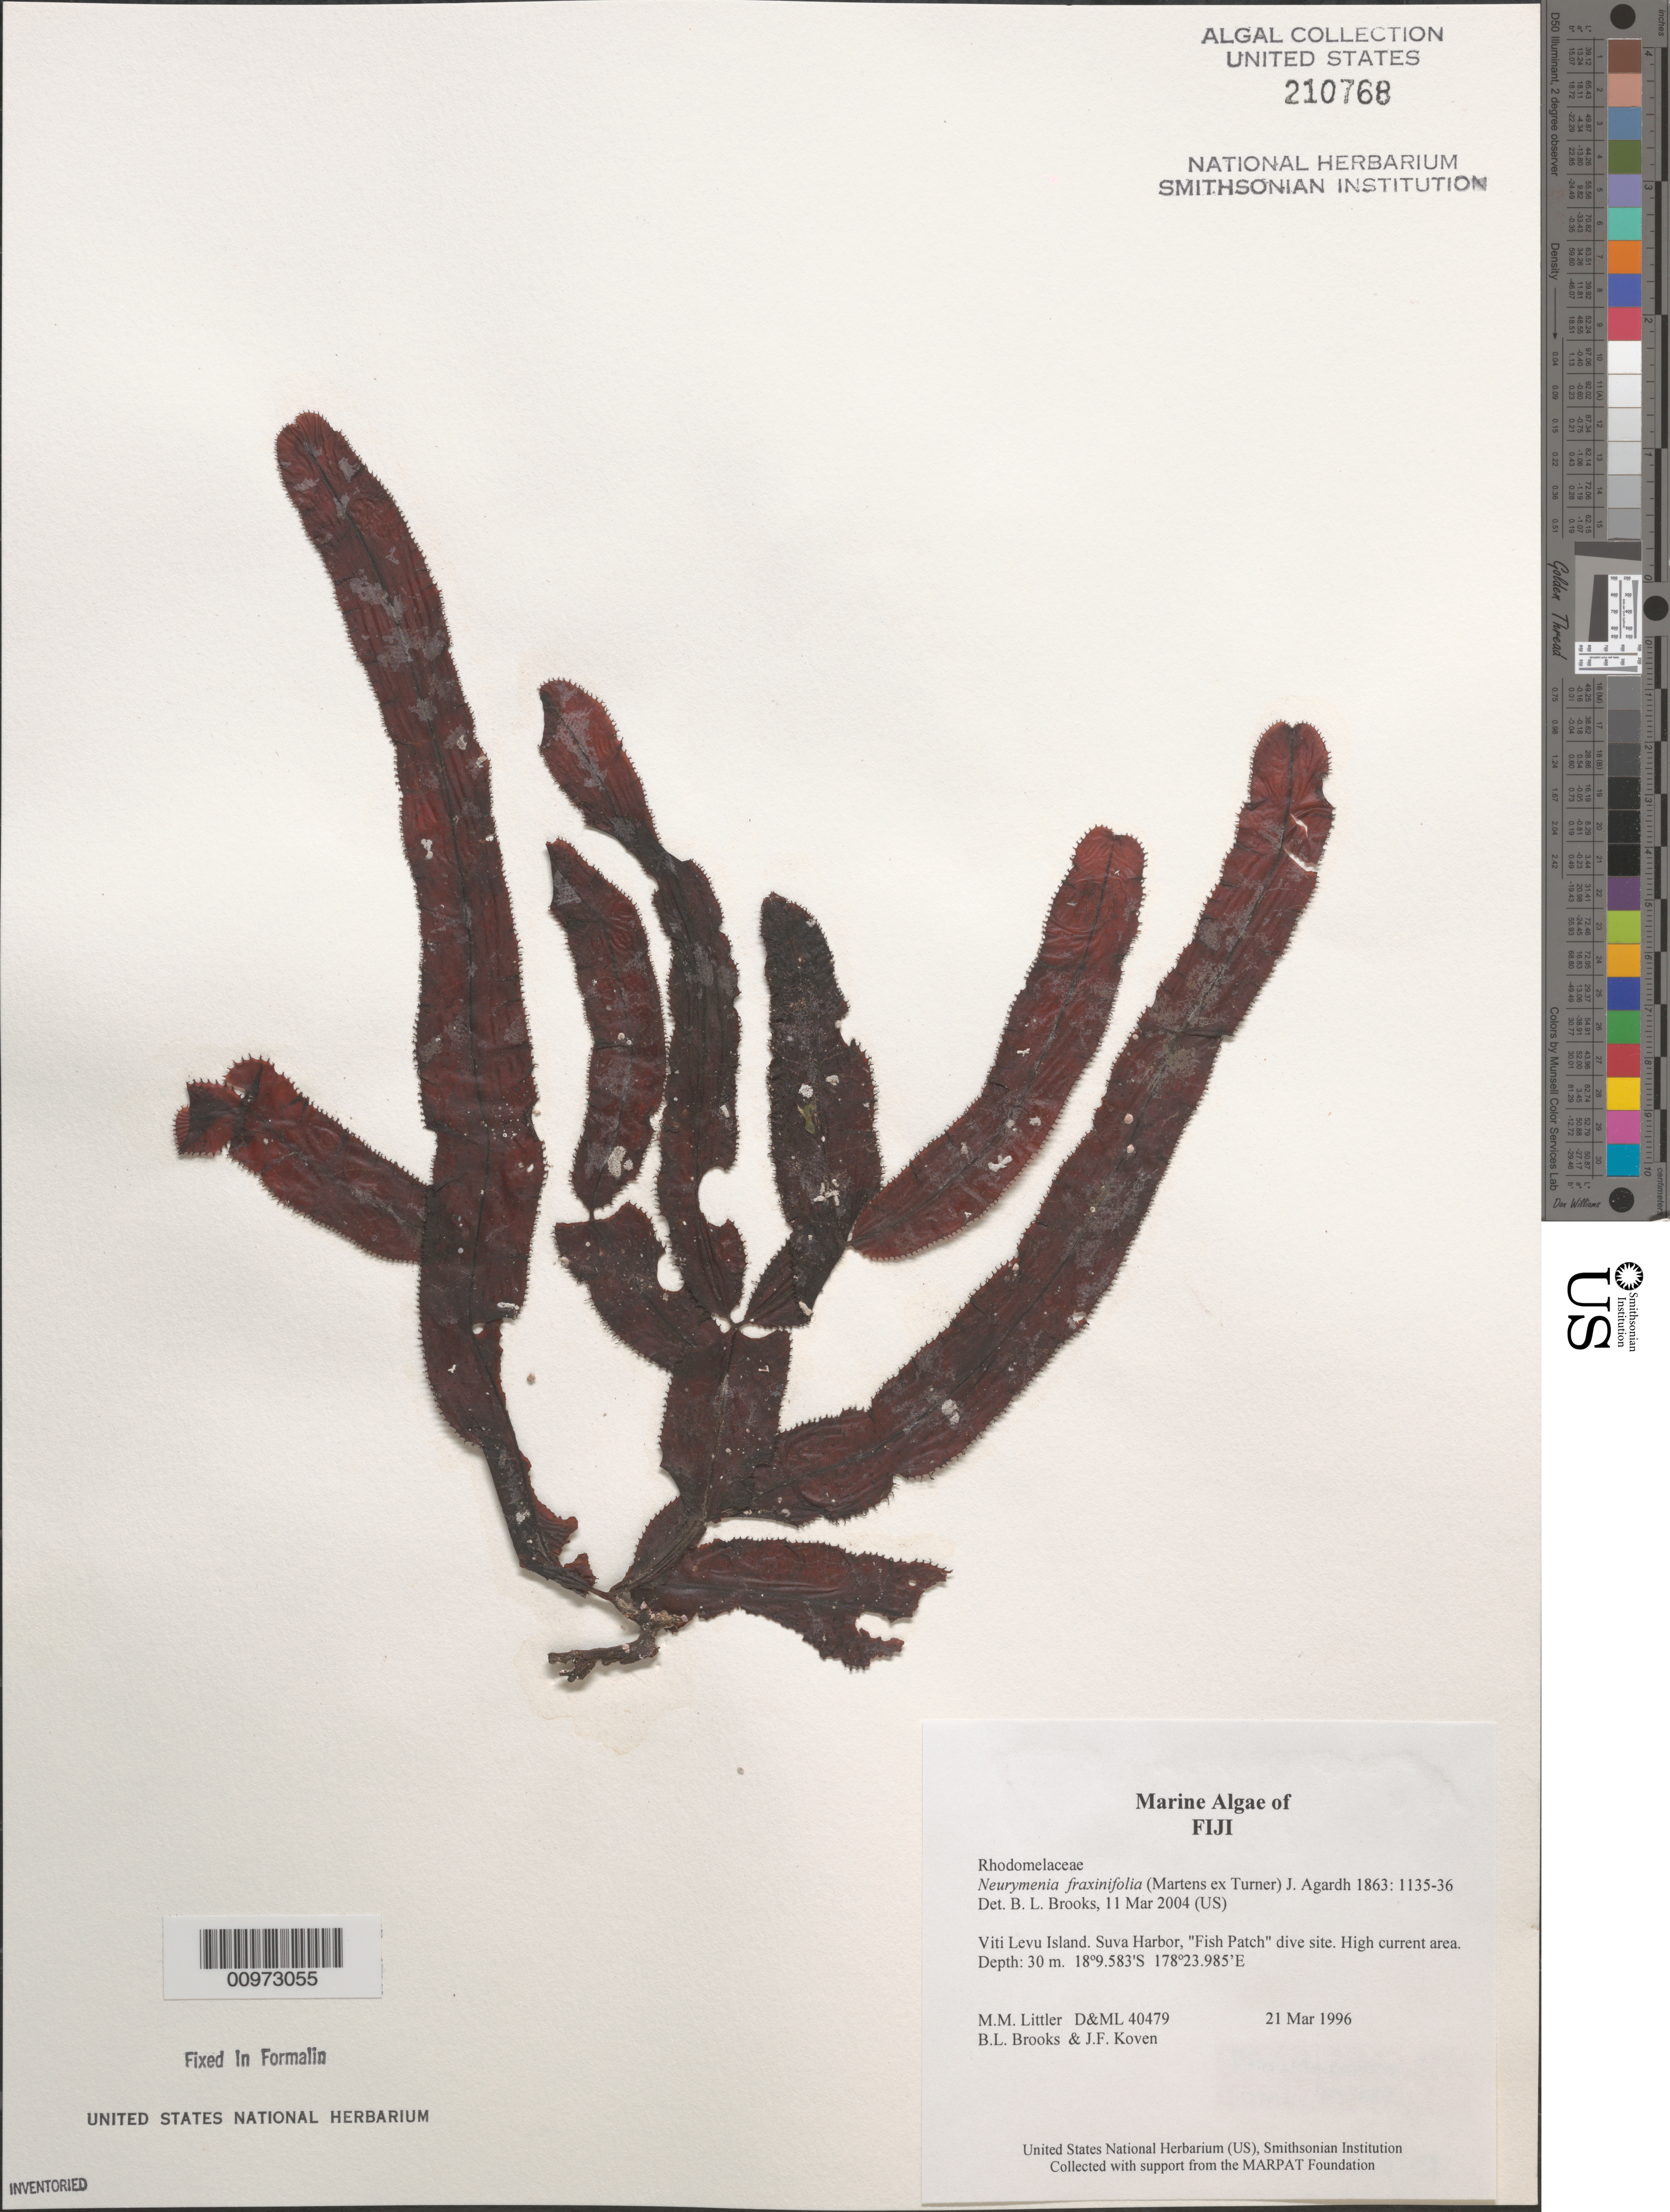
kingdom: Plantae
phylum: Rhodophyta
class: Florideophyceae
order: Ceramiales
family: Rhodomelaceae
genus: Neurymenia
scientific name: Neurymenia fraxinifolia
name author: (Mert. ex Turner) J. Agardh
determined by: Brooks, B. L., (BOT), Smithsonian Institution - National Museum of Natural History (UNITED STATES)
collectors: M. M. Littler, B. Brooks & J. Koven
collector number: D&ML 40479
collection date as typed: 21 Mar 1996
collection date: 1996-03-21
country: Fiji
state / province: Central Division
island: Viti Levu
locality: Suva Harbor, "Fish Patch" dive site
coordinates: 18 9.583'S, 178 23.985'E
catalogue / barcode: US 210768